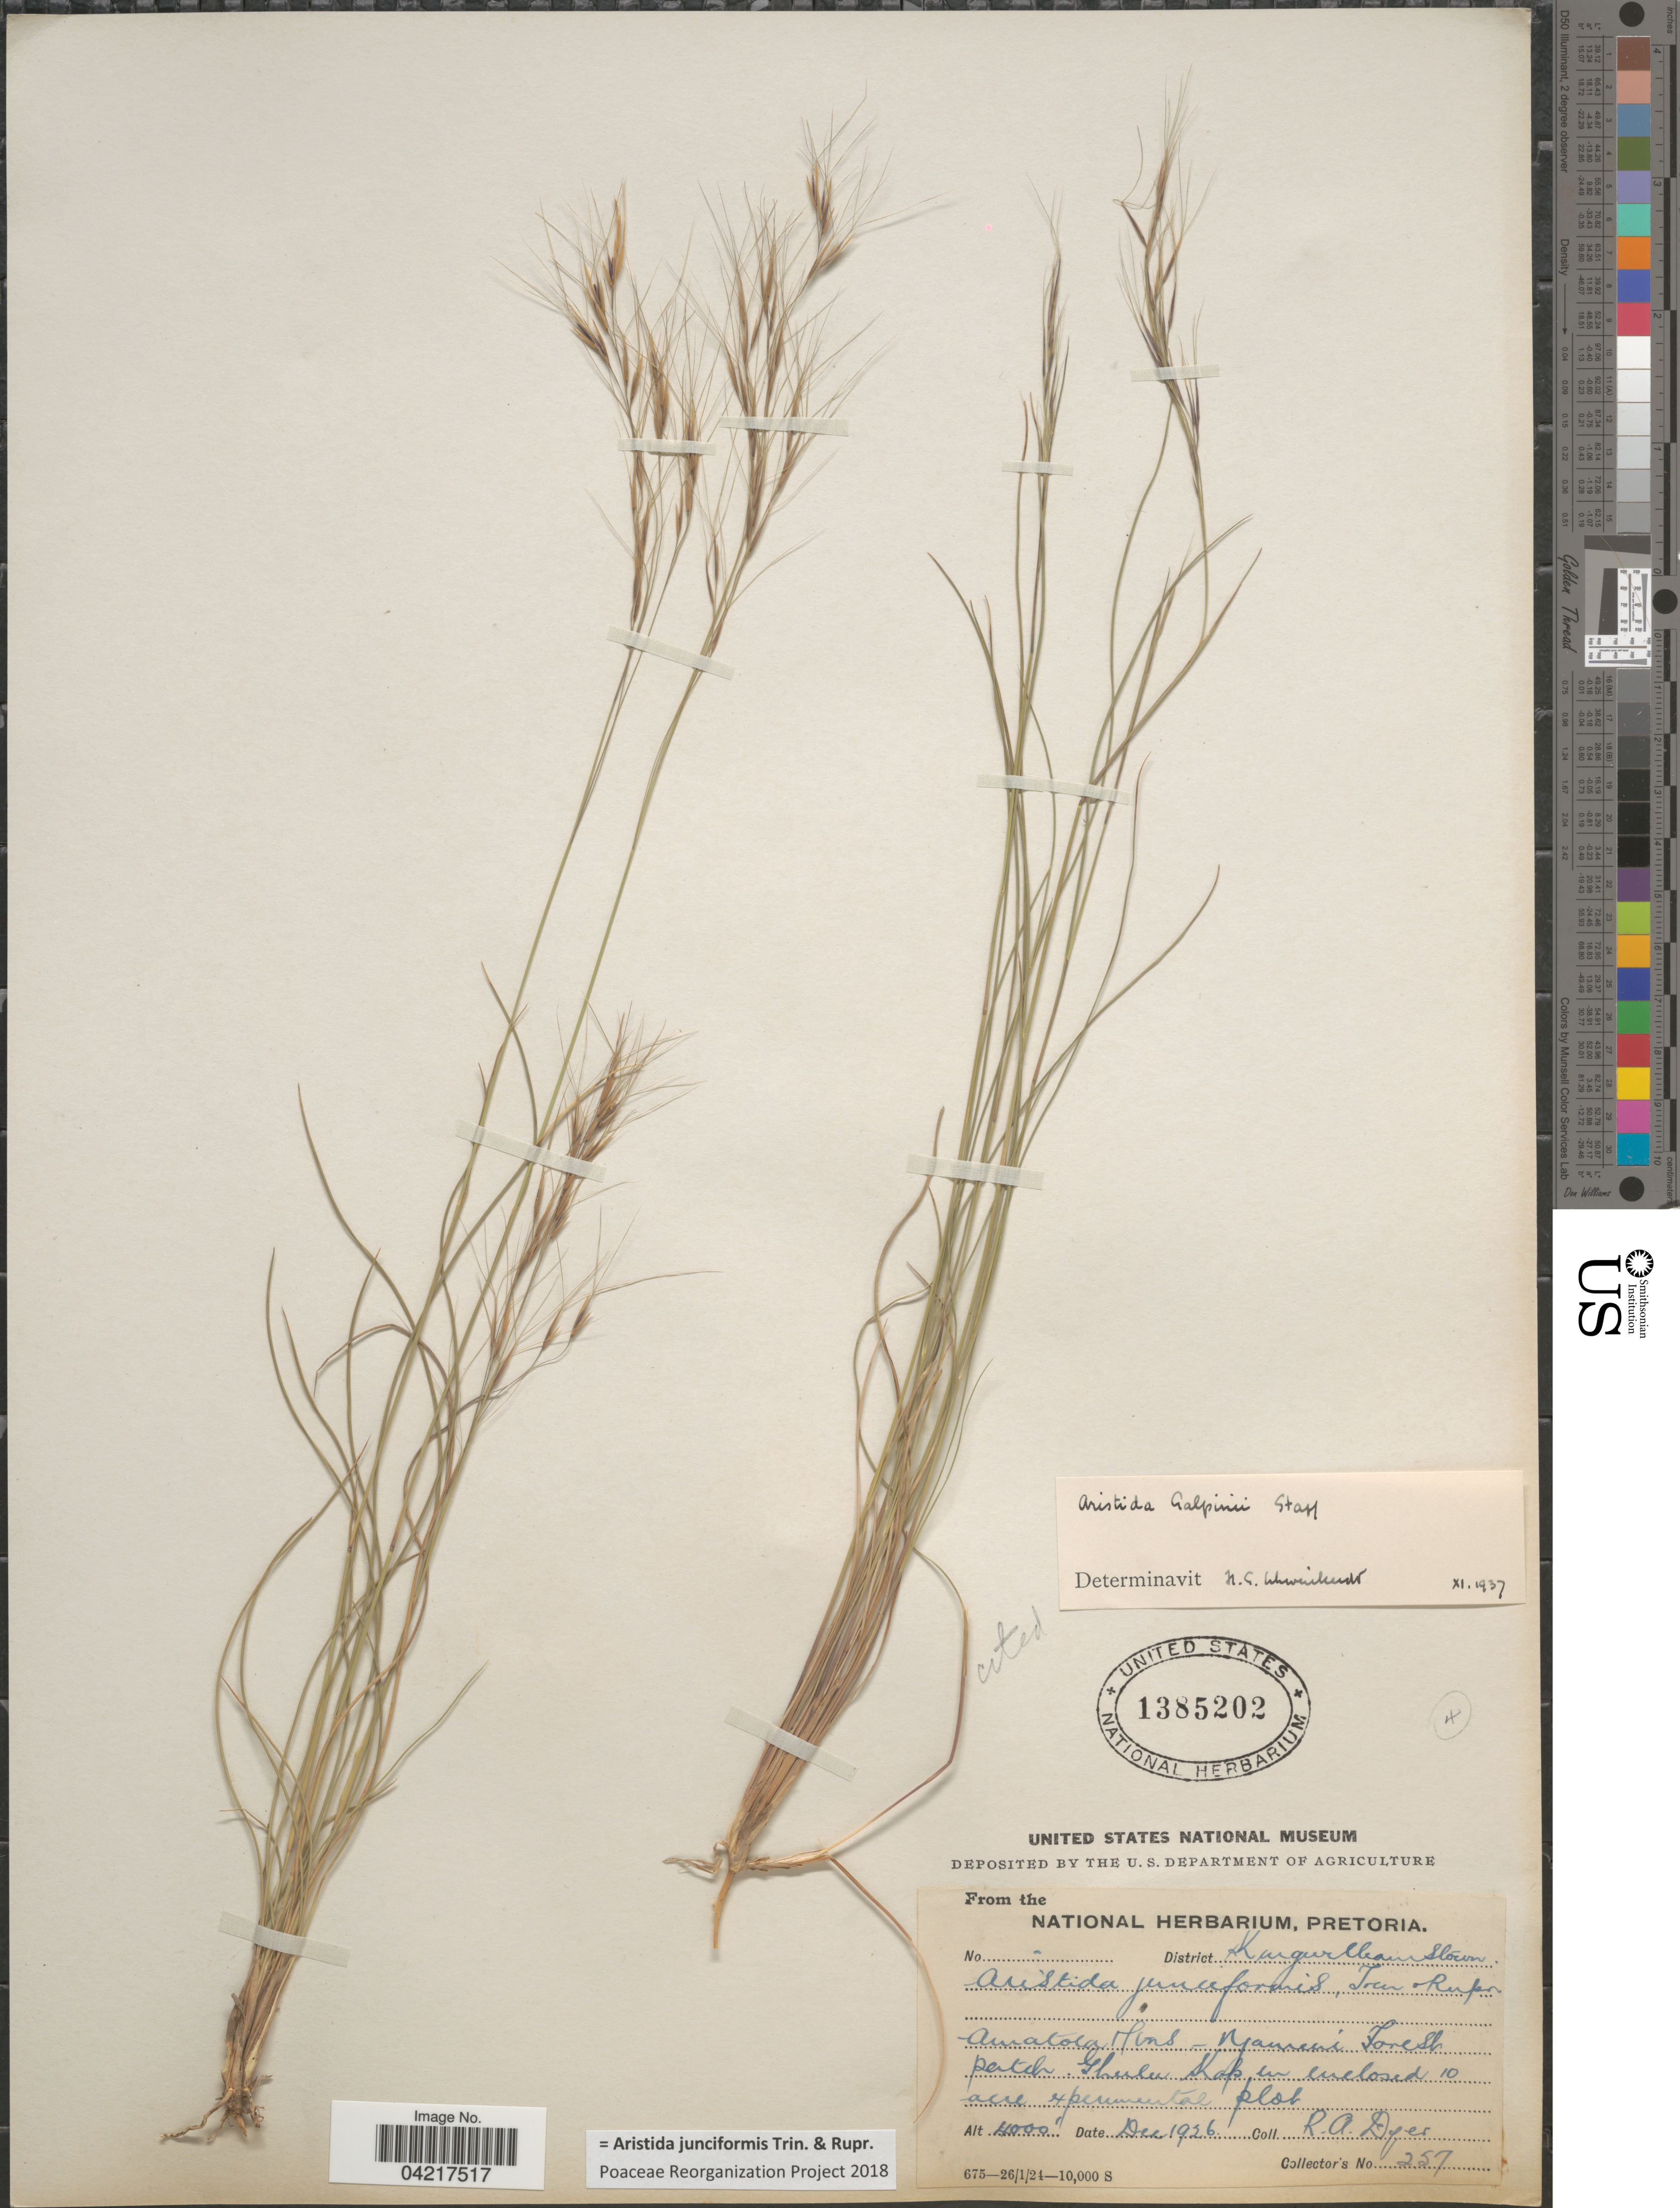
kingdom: Plantae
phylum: Tracheophyta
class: Liliopsida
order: Poales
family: Poaceae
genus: Aristida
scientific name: Aristida junciformis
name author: Trin. & Rupr.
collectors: R. A. Dyer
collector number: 257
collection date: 1926-12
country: South Africa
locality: Kurgurlbans town. Amatola Mtns - Njameni Forest.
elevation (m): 1219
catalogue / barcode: US 1385202